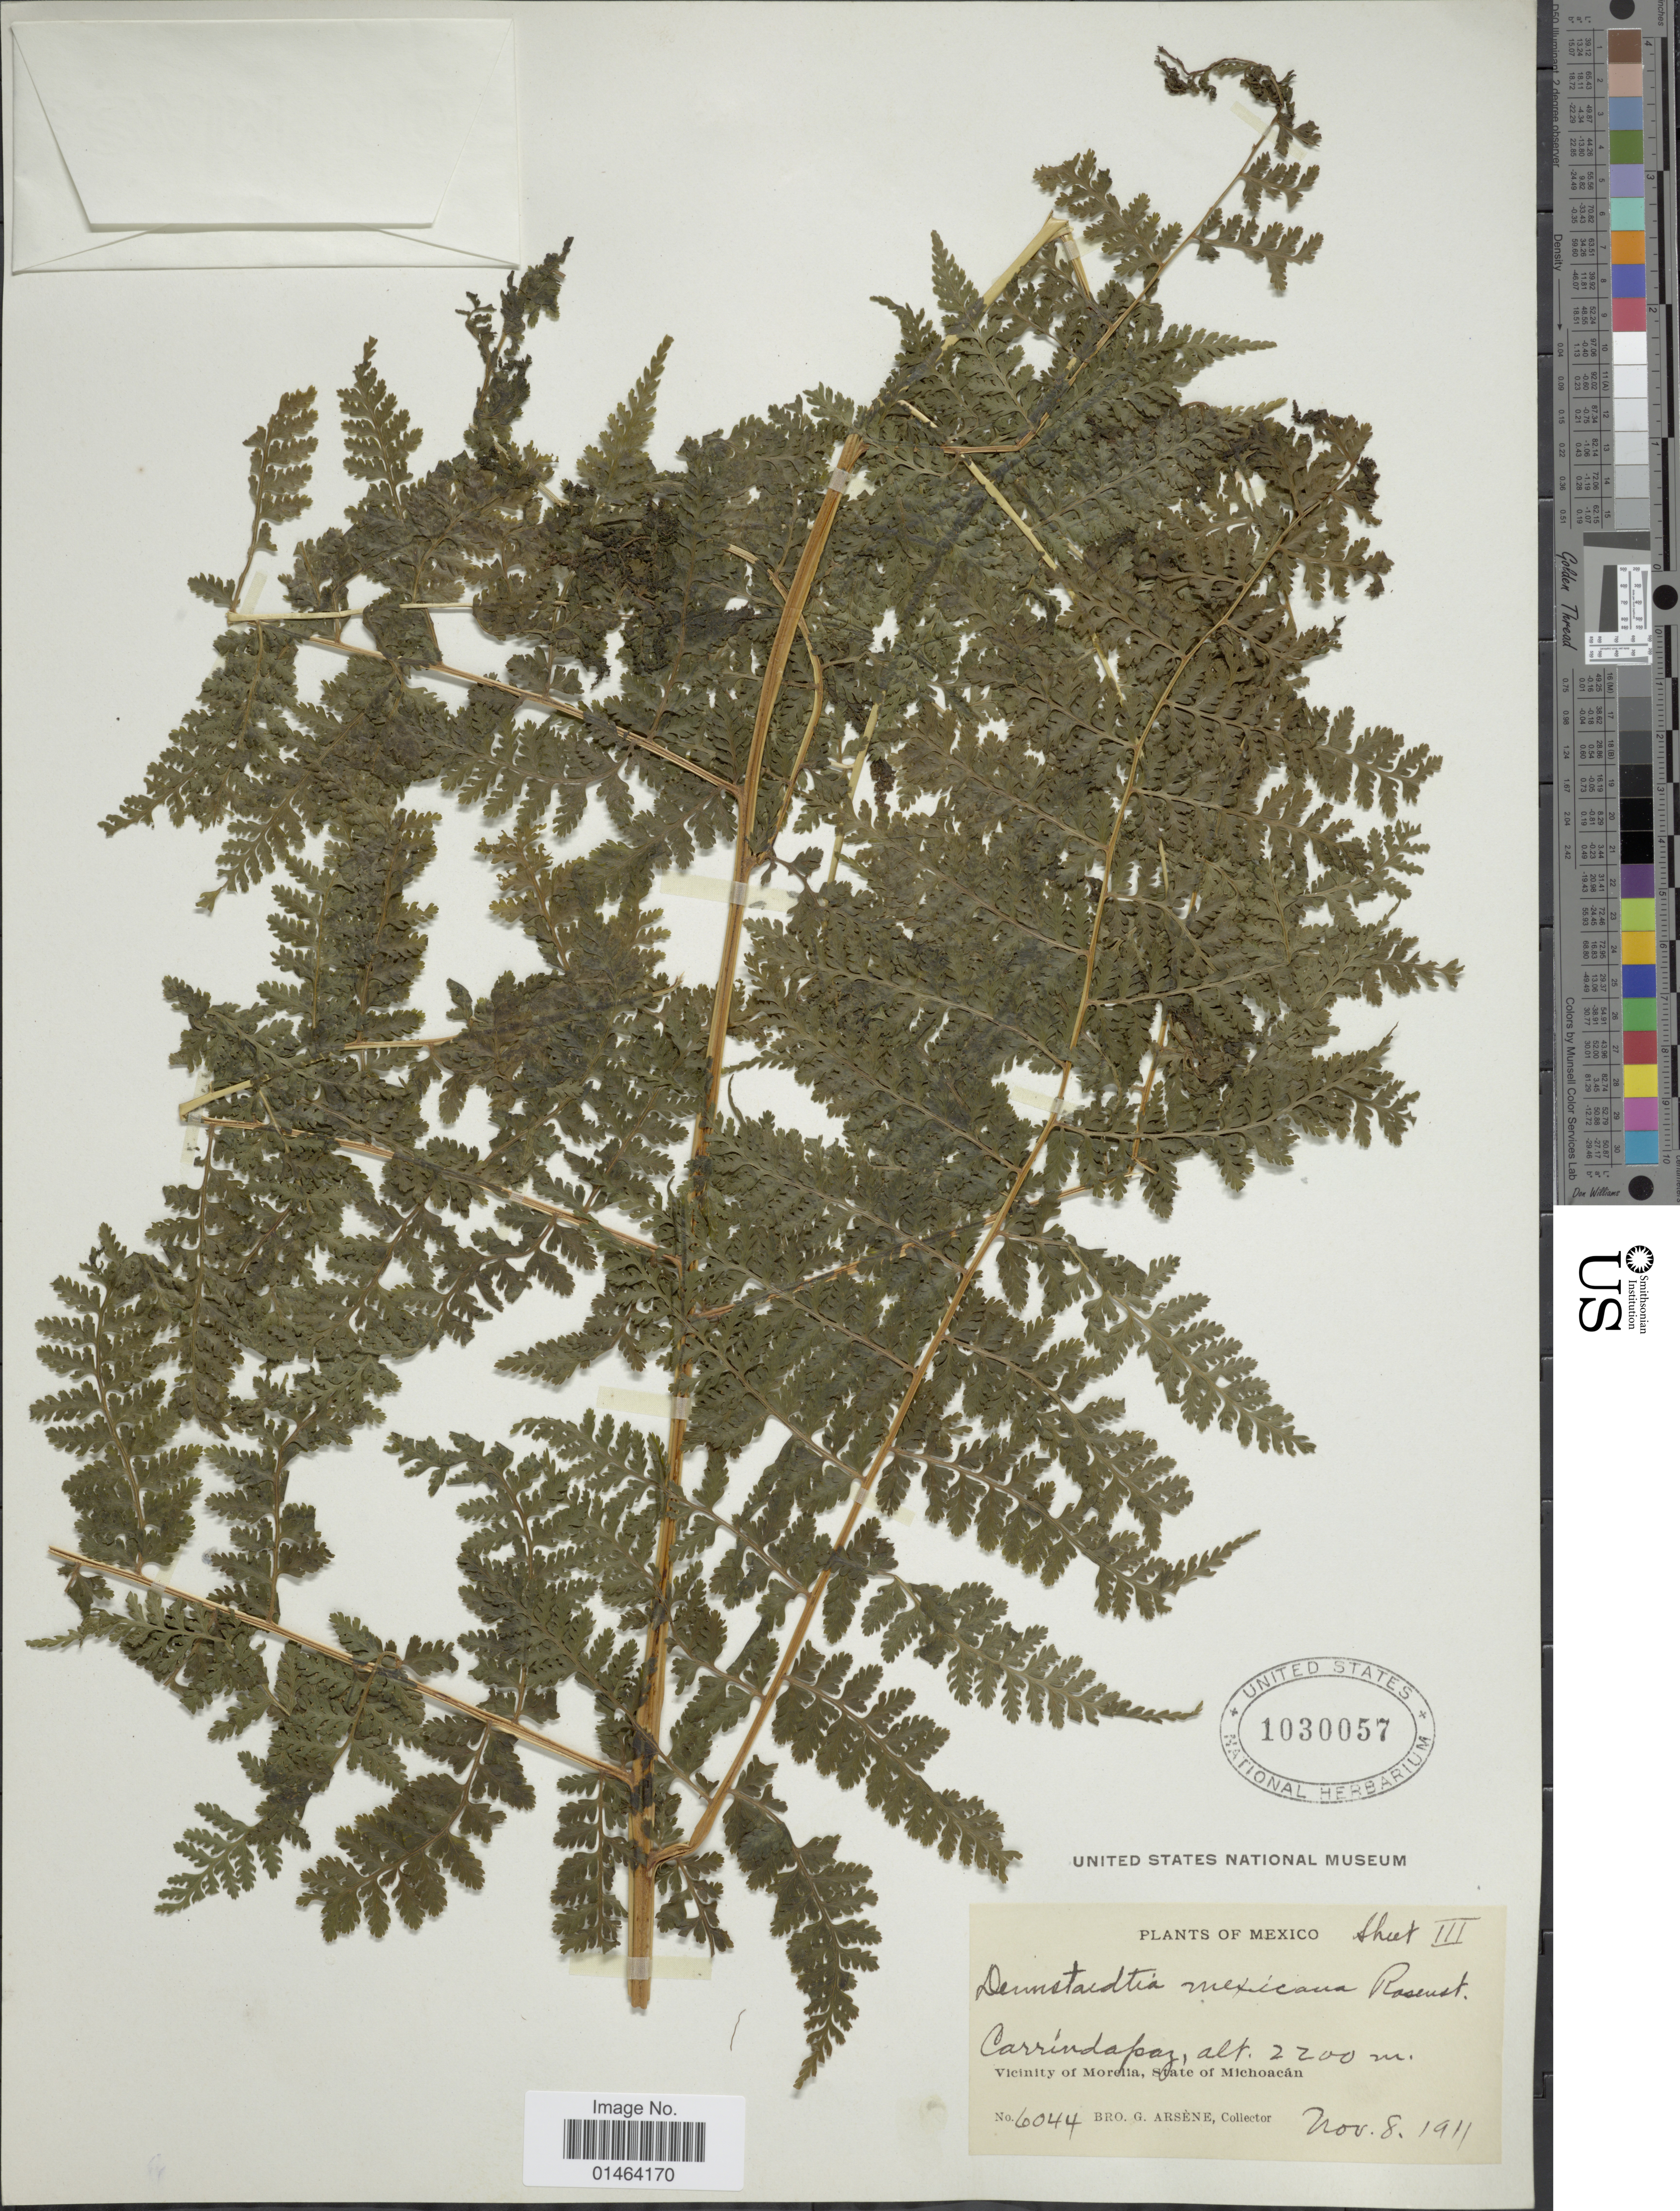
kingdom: Plantae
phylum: Tracheophyta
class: Polypodiopsida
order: Polypodiales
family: Dennstaedtiaceae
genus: Dennstaedtia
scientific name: Dennstaedtia distenta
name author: (Kunze) T. Moore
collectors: Bro. G. Arsène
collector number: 6044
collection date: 1911-11-08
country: Mexico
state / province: Michoacán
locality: Carríndapaz. Vicinity of Morelia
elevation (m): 2200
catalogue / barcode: US 1030057